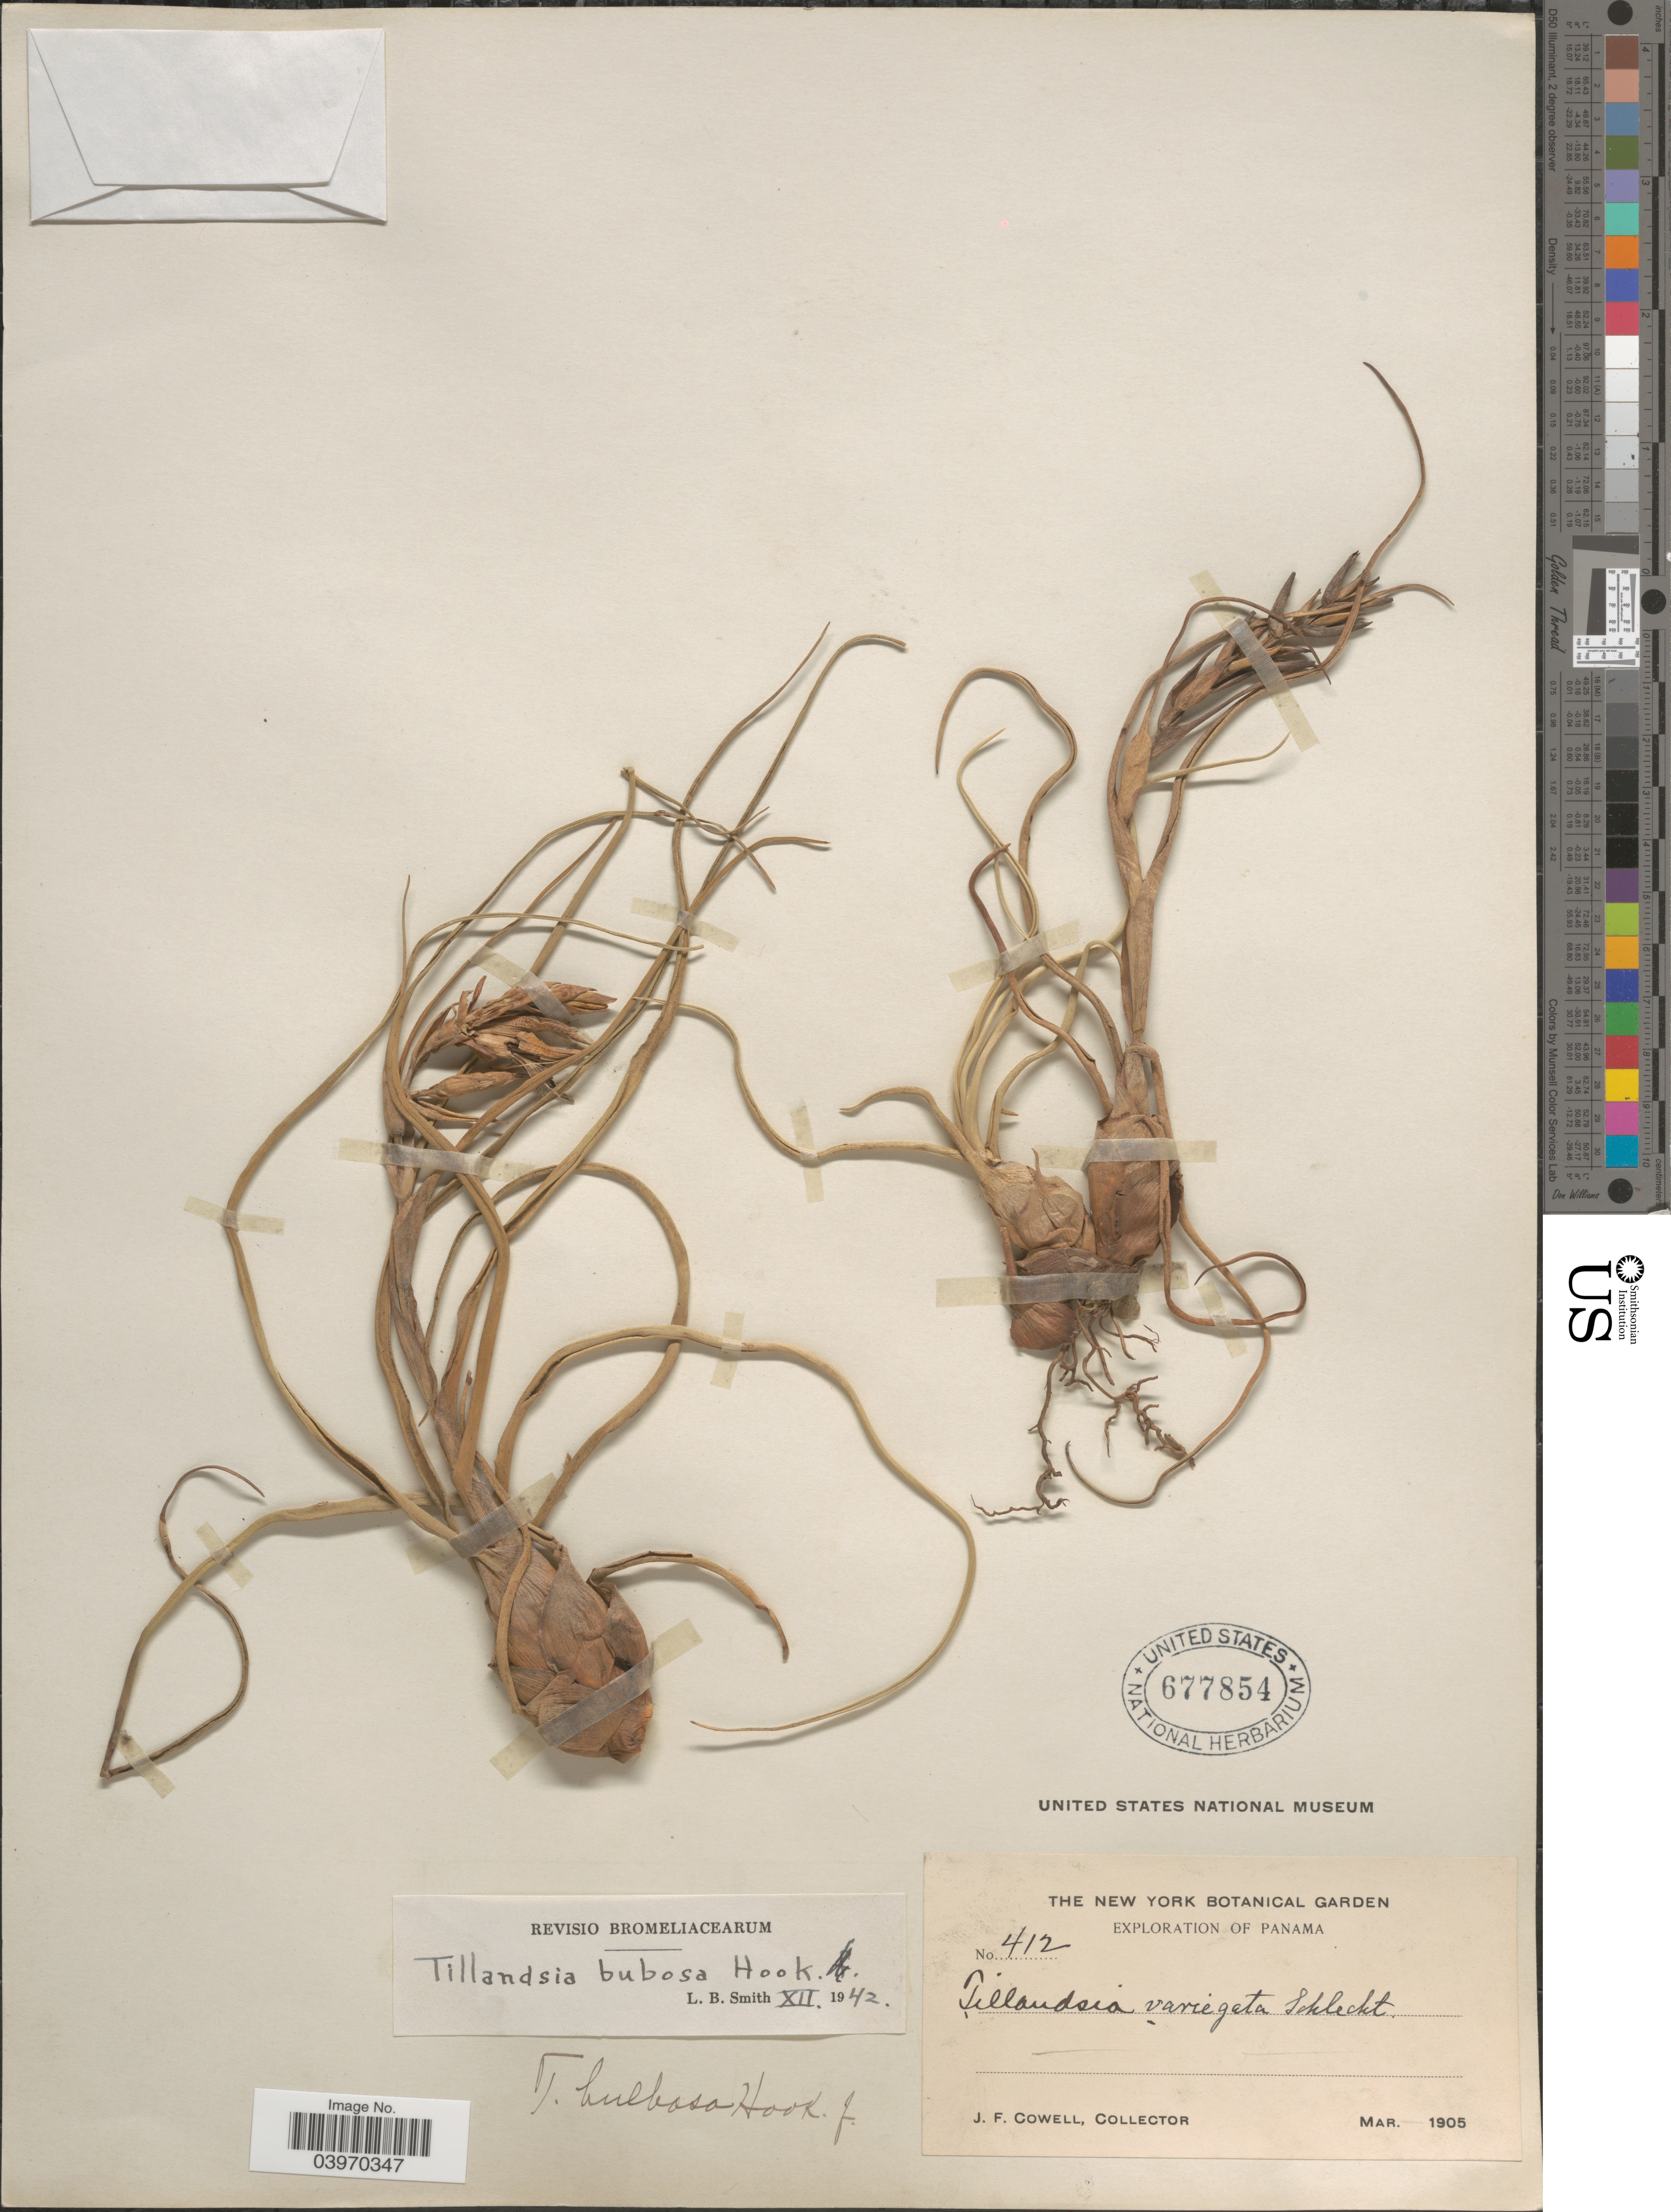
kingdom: Plantae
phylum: Tracheophyta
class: Liliopsida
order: Poales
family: Bromeliaceae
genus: Tillandsia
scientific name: Tillandsia bulbosa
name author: Hook.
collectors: J. F. Cowell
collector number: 412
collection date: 1905-03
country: Panama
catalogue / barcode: US 677854